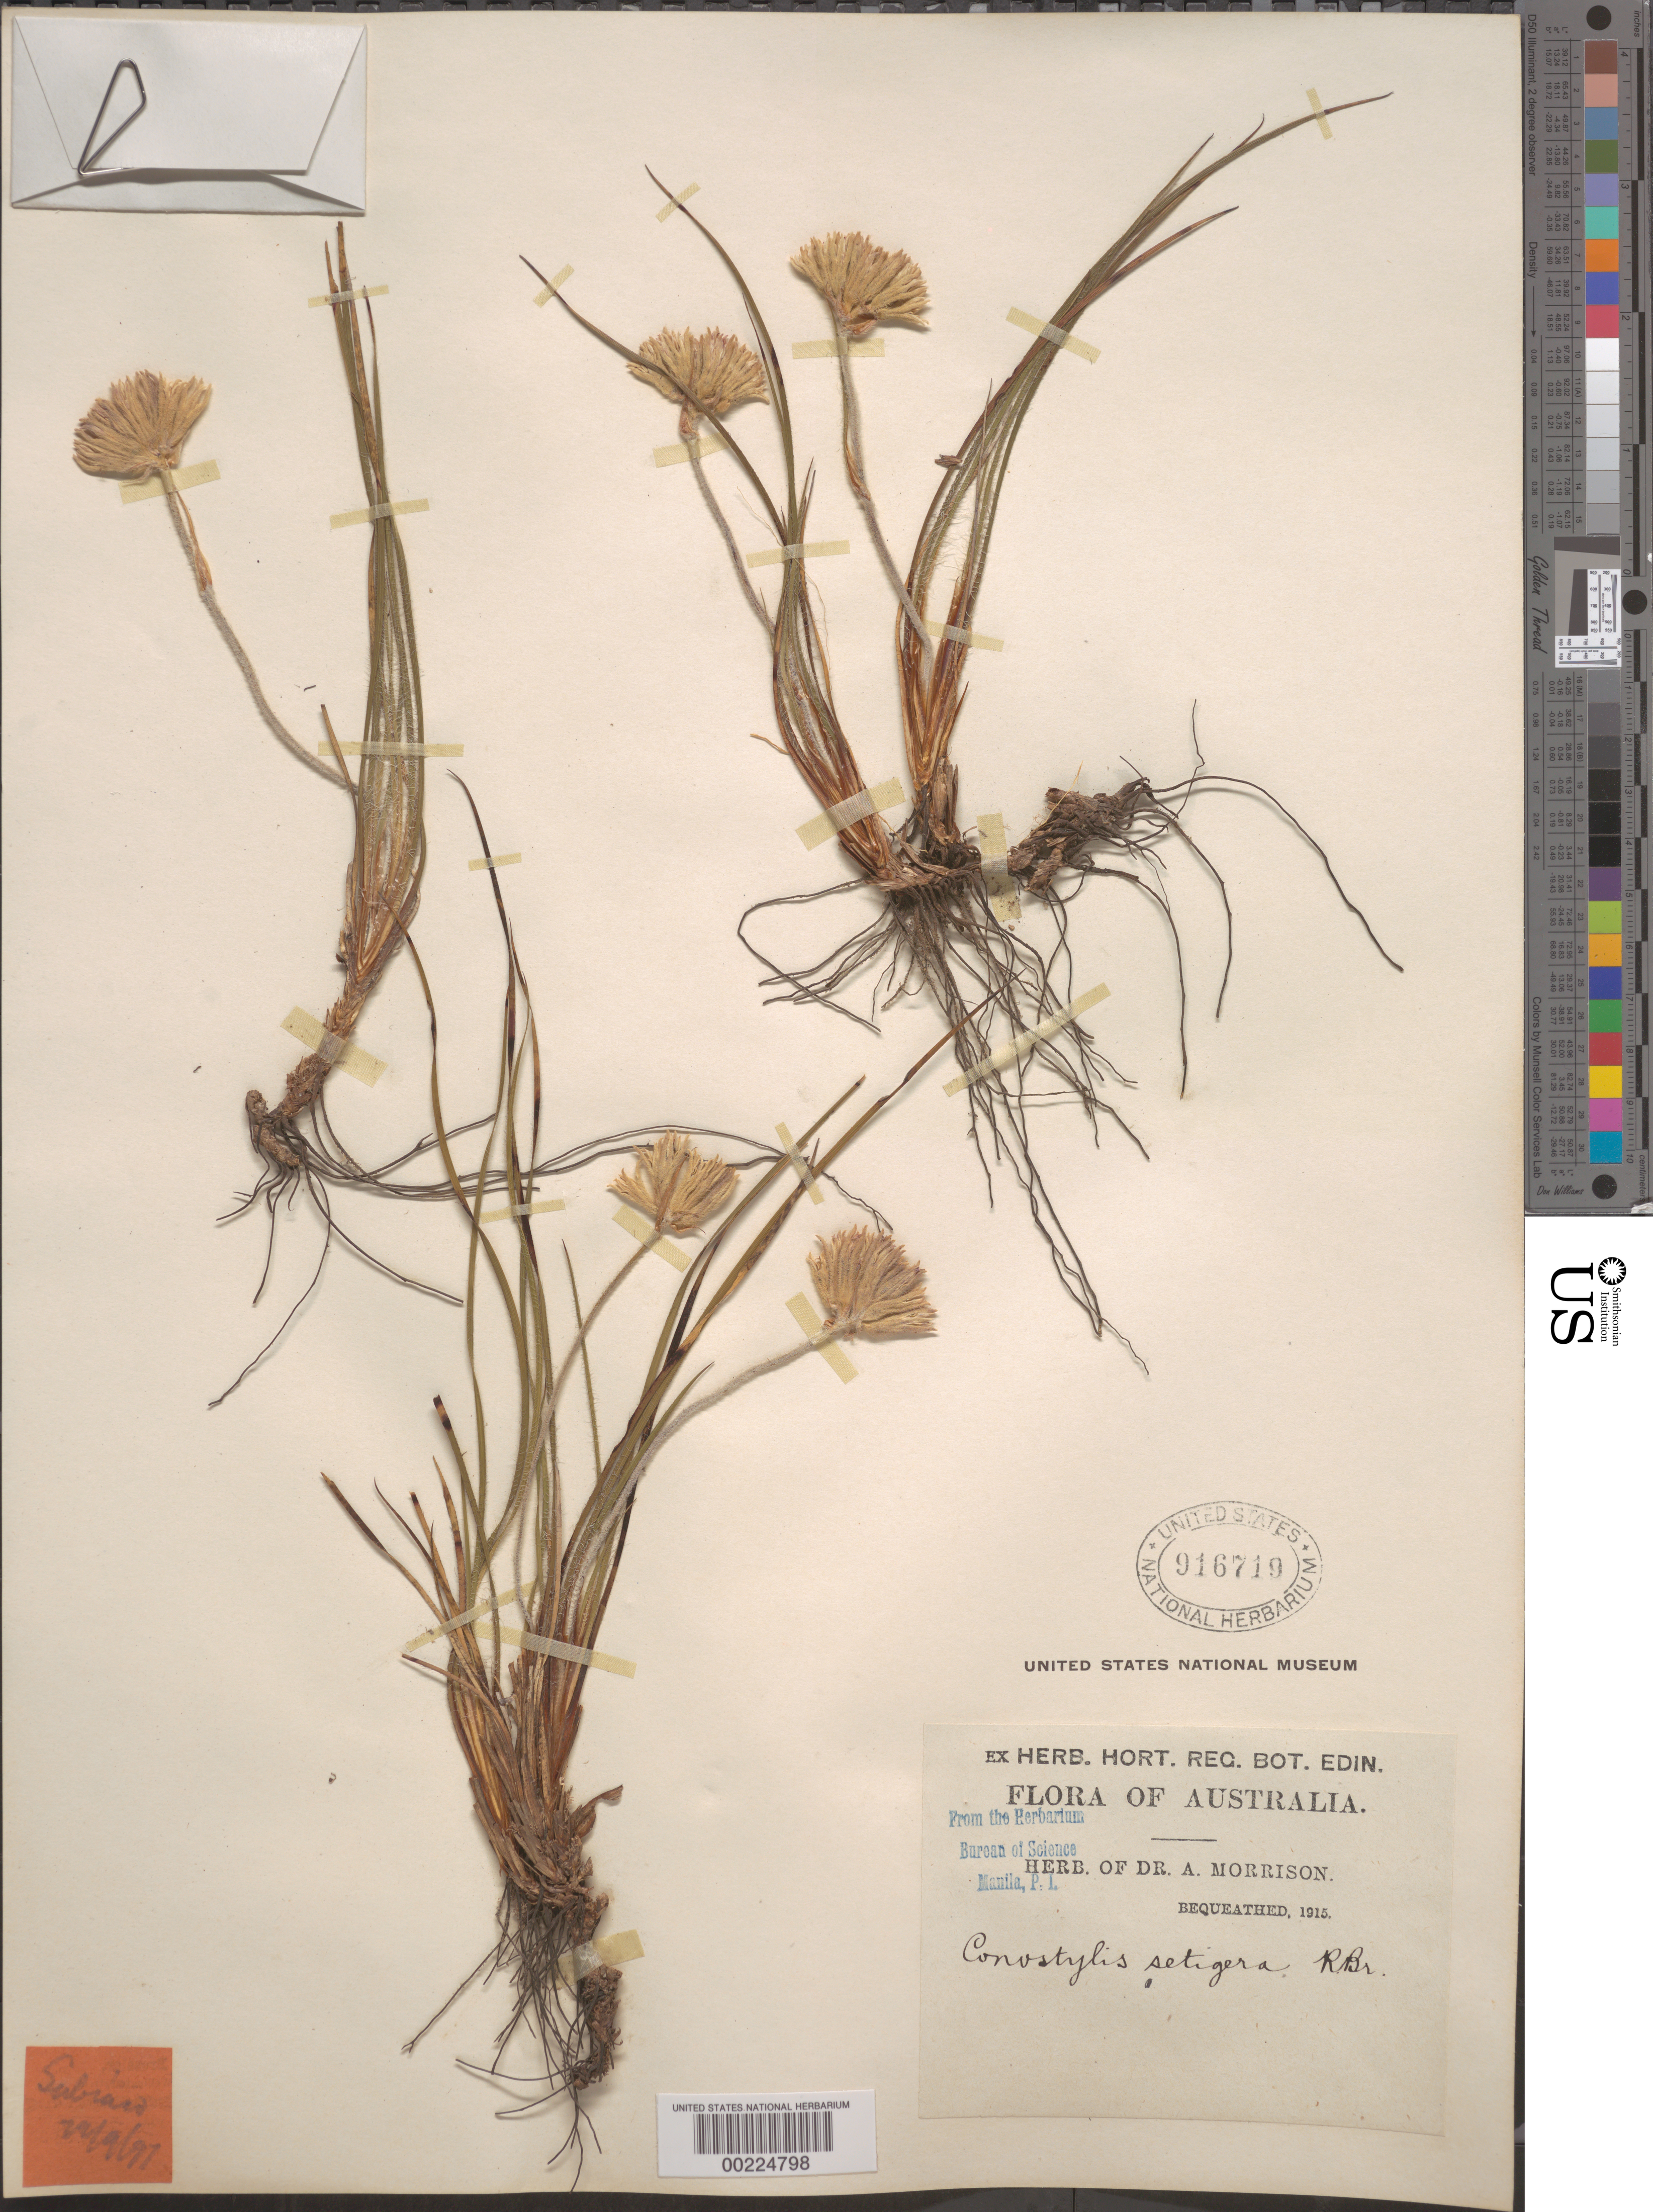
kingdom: Plantae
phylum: Tracheophyta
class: Liliopsida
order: Commelinales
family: Haemodoraceae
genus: Conostylis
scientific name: Conostylis setigera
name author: R. Br.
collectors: ex herb. Dr. A. Morrison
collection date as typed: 22 Sep 1897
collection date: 1897-09-22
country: Australia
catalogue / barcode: US 916719